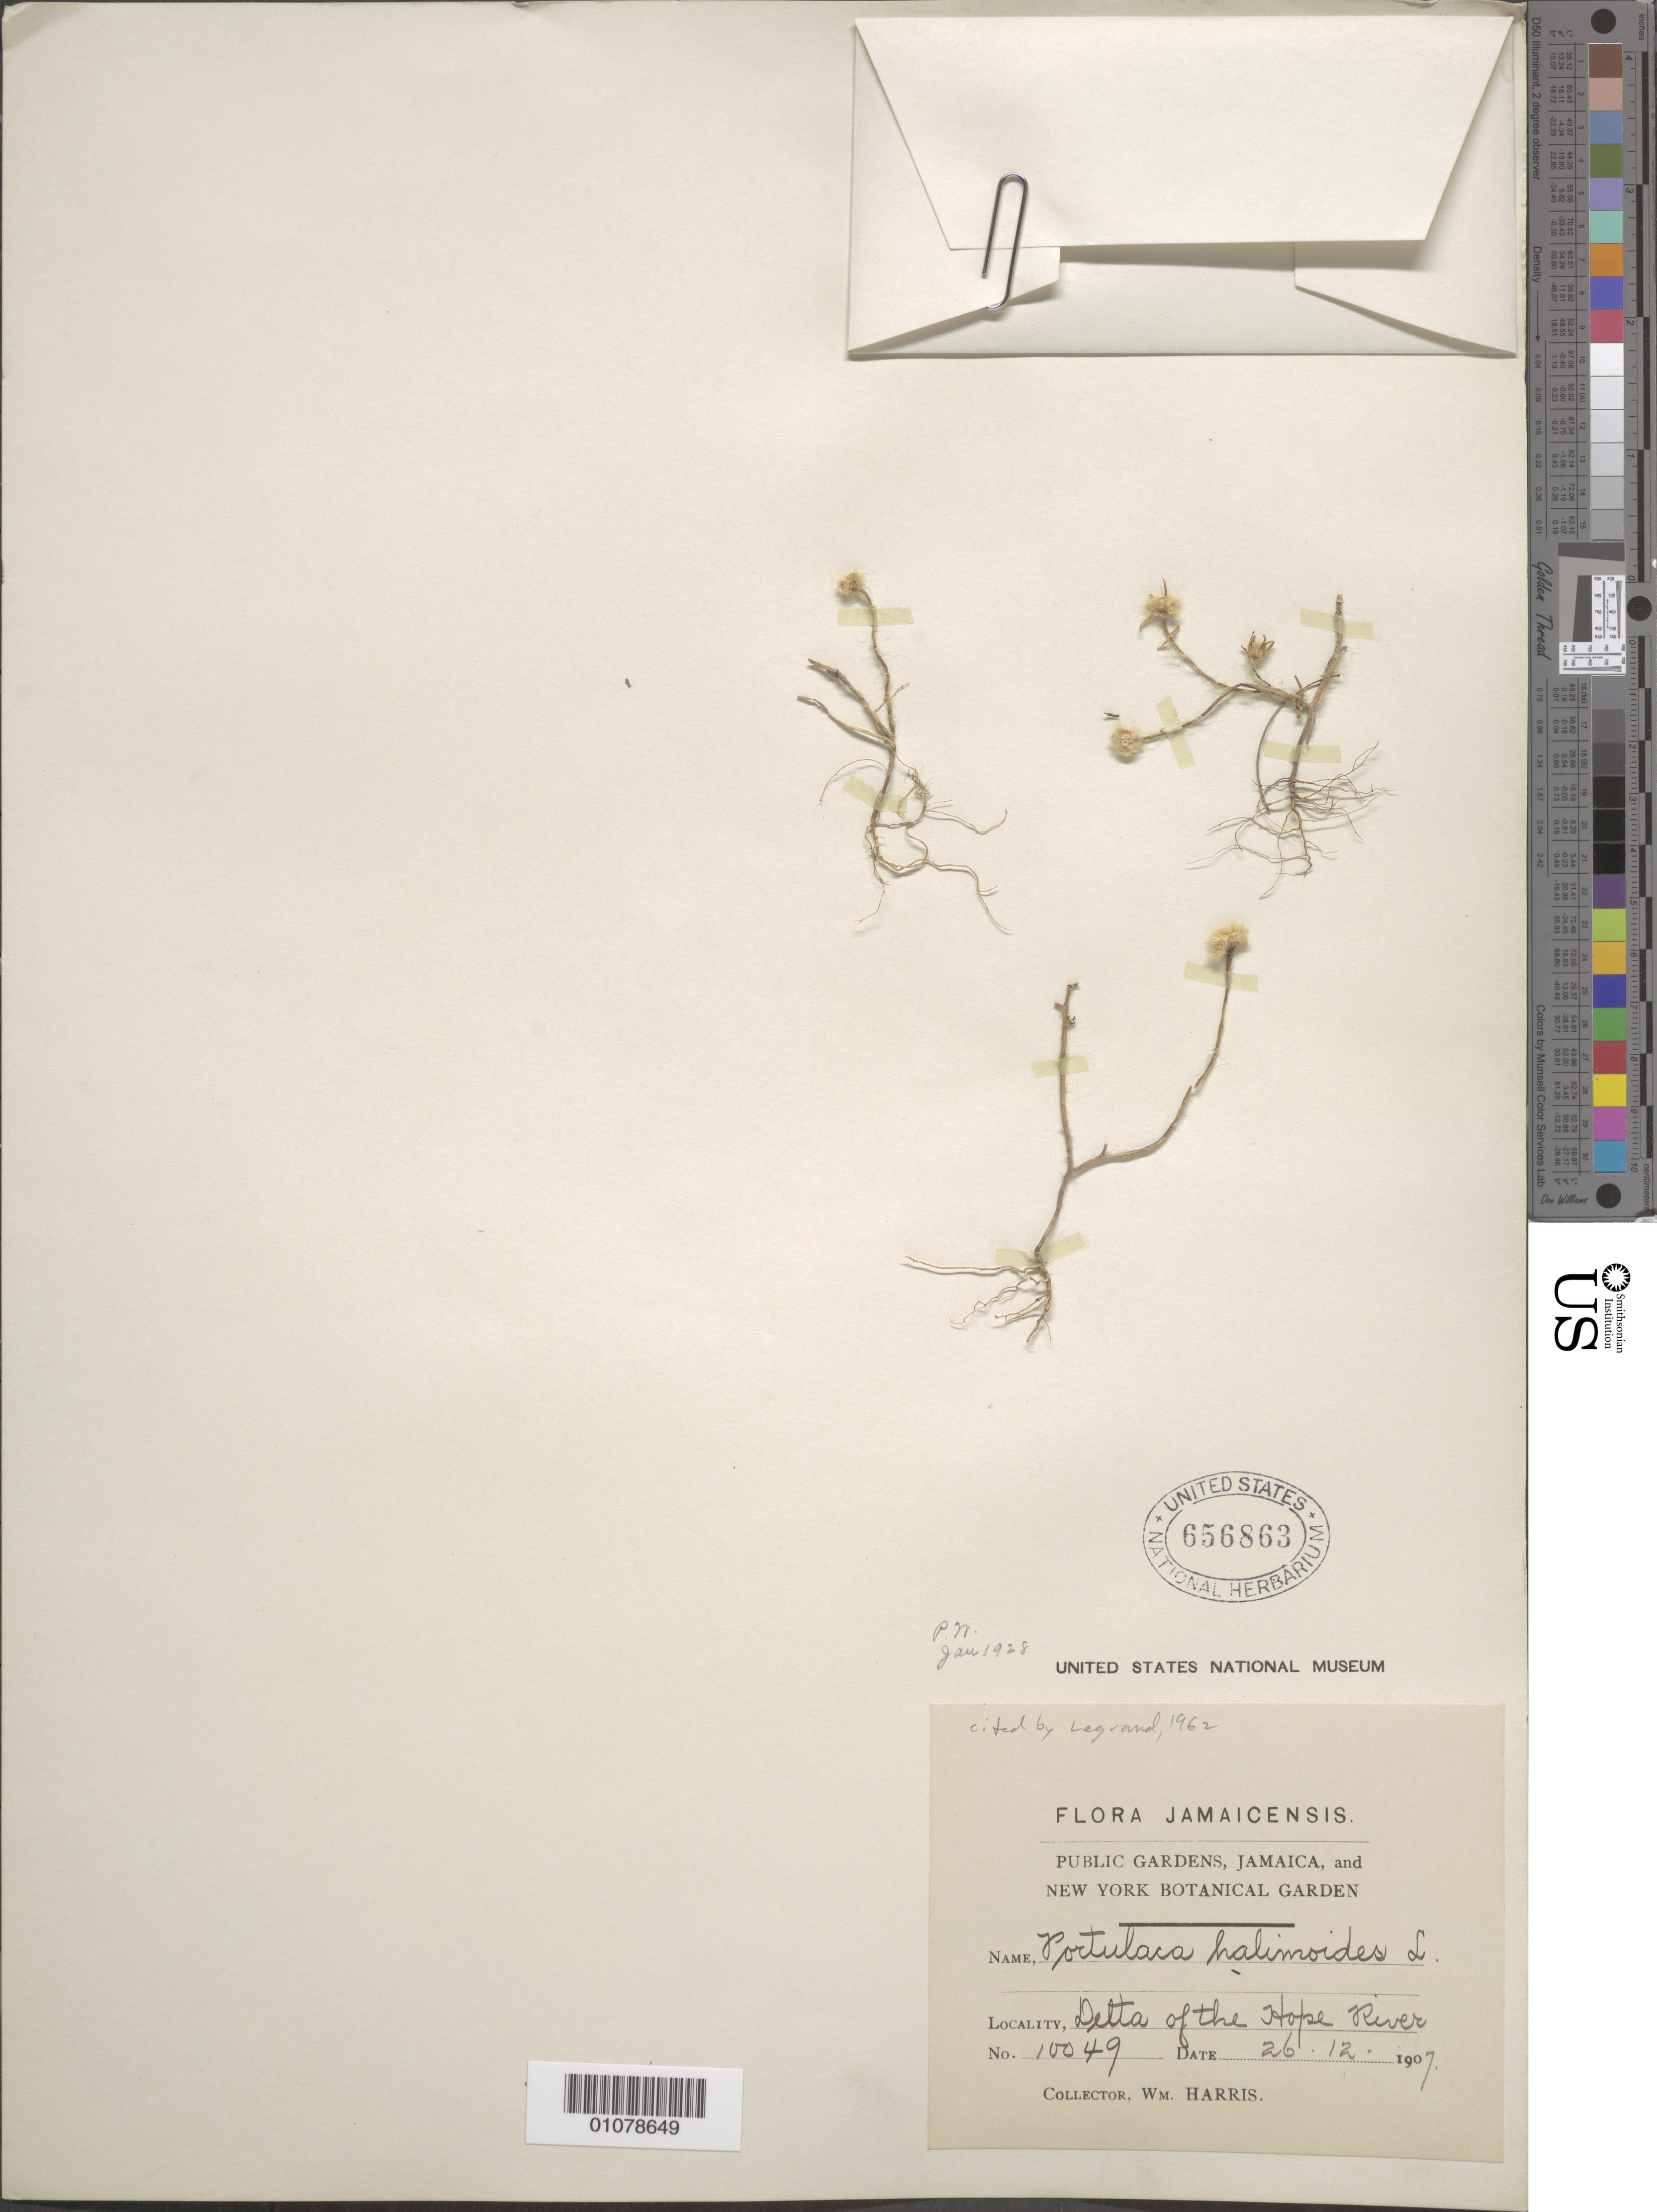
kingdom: Plantae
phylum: Tracheophyta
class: Magnoliopsida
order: Caryophyllales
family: Portulacaceae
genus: Portulaca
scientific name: Portulaca halimoides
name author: L.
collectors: W. Harris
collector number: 10049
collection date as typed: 26 Dec 1907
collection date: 1907-12-26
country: Jamaica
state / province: Saint Andrew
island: Jamaica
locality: Delta of the Hope River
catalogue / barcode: US 656863